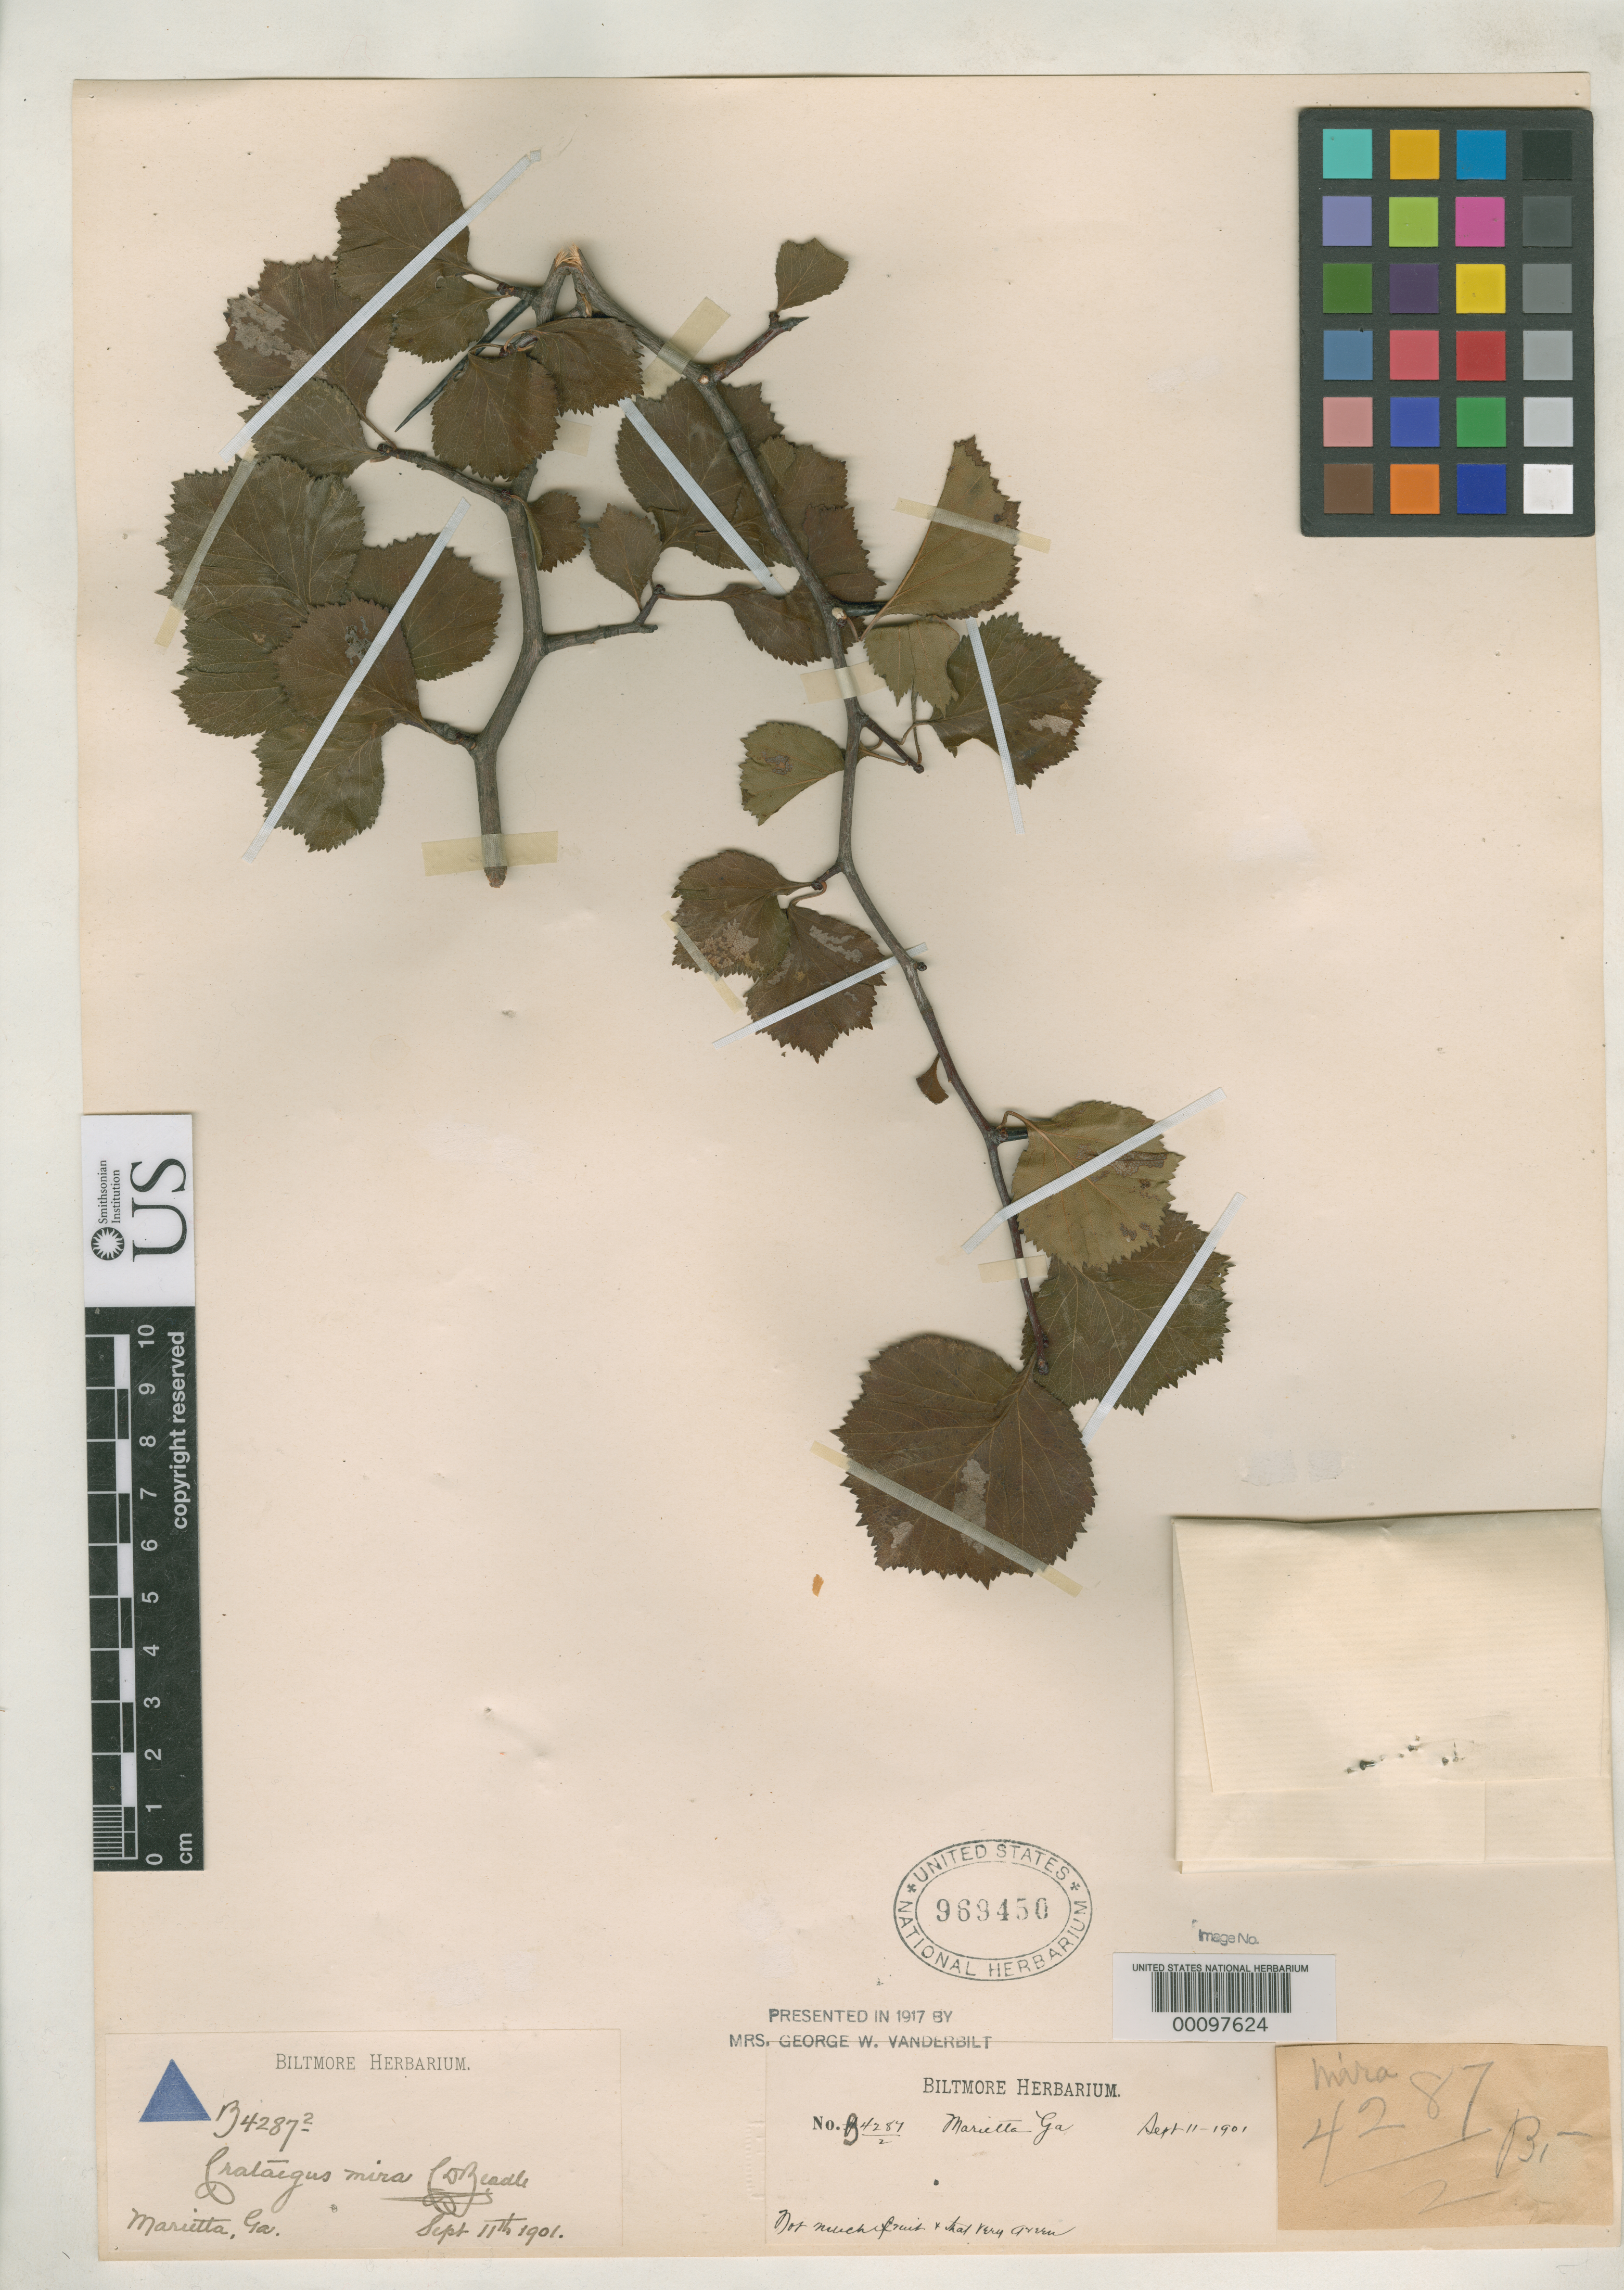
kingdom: Plantae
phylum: Tracheophyta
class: Magnoliopsida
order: Rosales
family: Rosaceae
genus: Crataegus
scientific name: Crataegus mira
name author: Beadle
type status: Syntype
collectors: ex herb. Biltmore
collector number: B 4287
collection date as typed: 09 May 1901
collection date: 1901-05-09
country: United States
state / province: Georgia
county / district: Cobb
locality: Marietta.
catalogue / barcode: US 969450